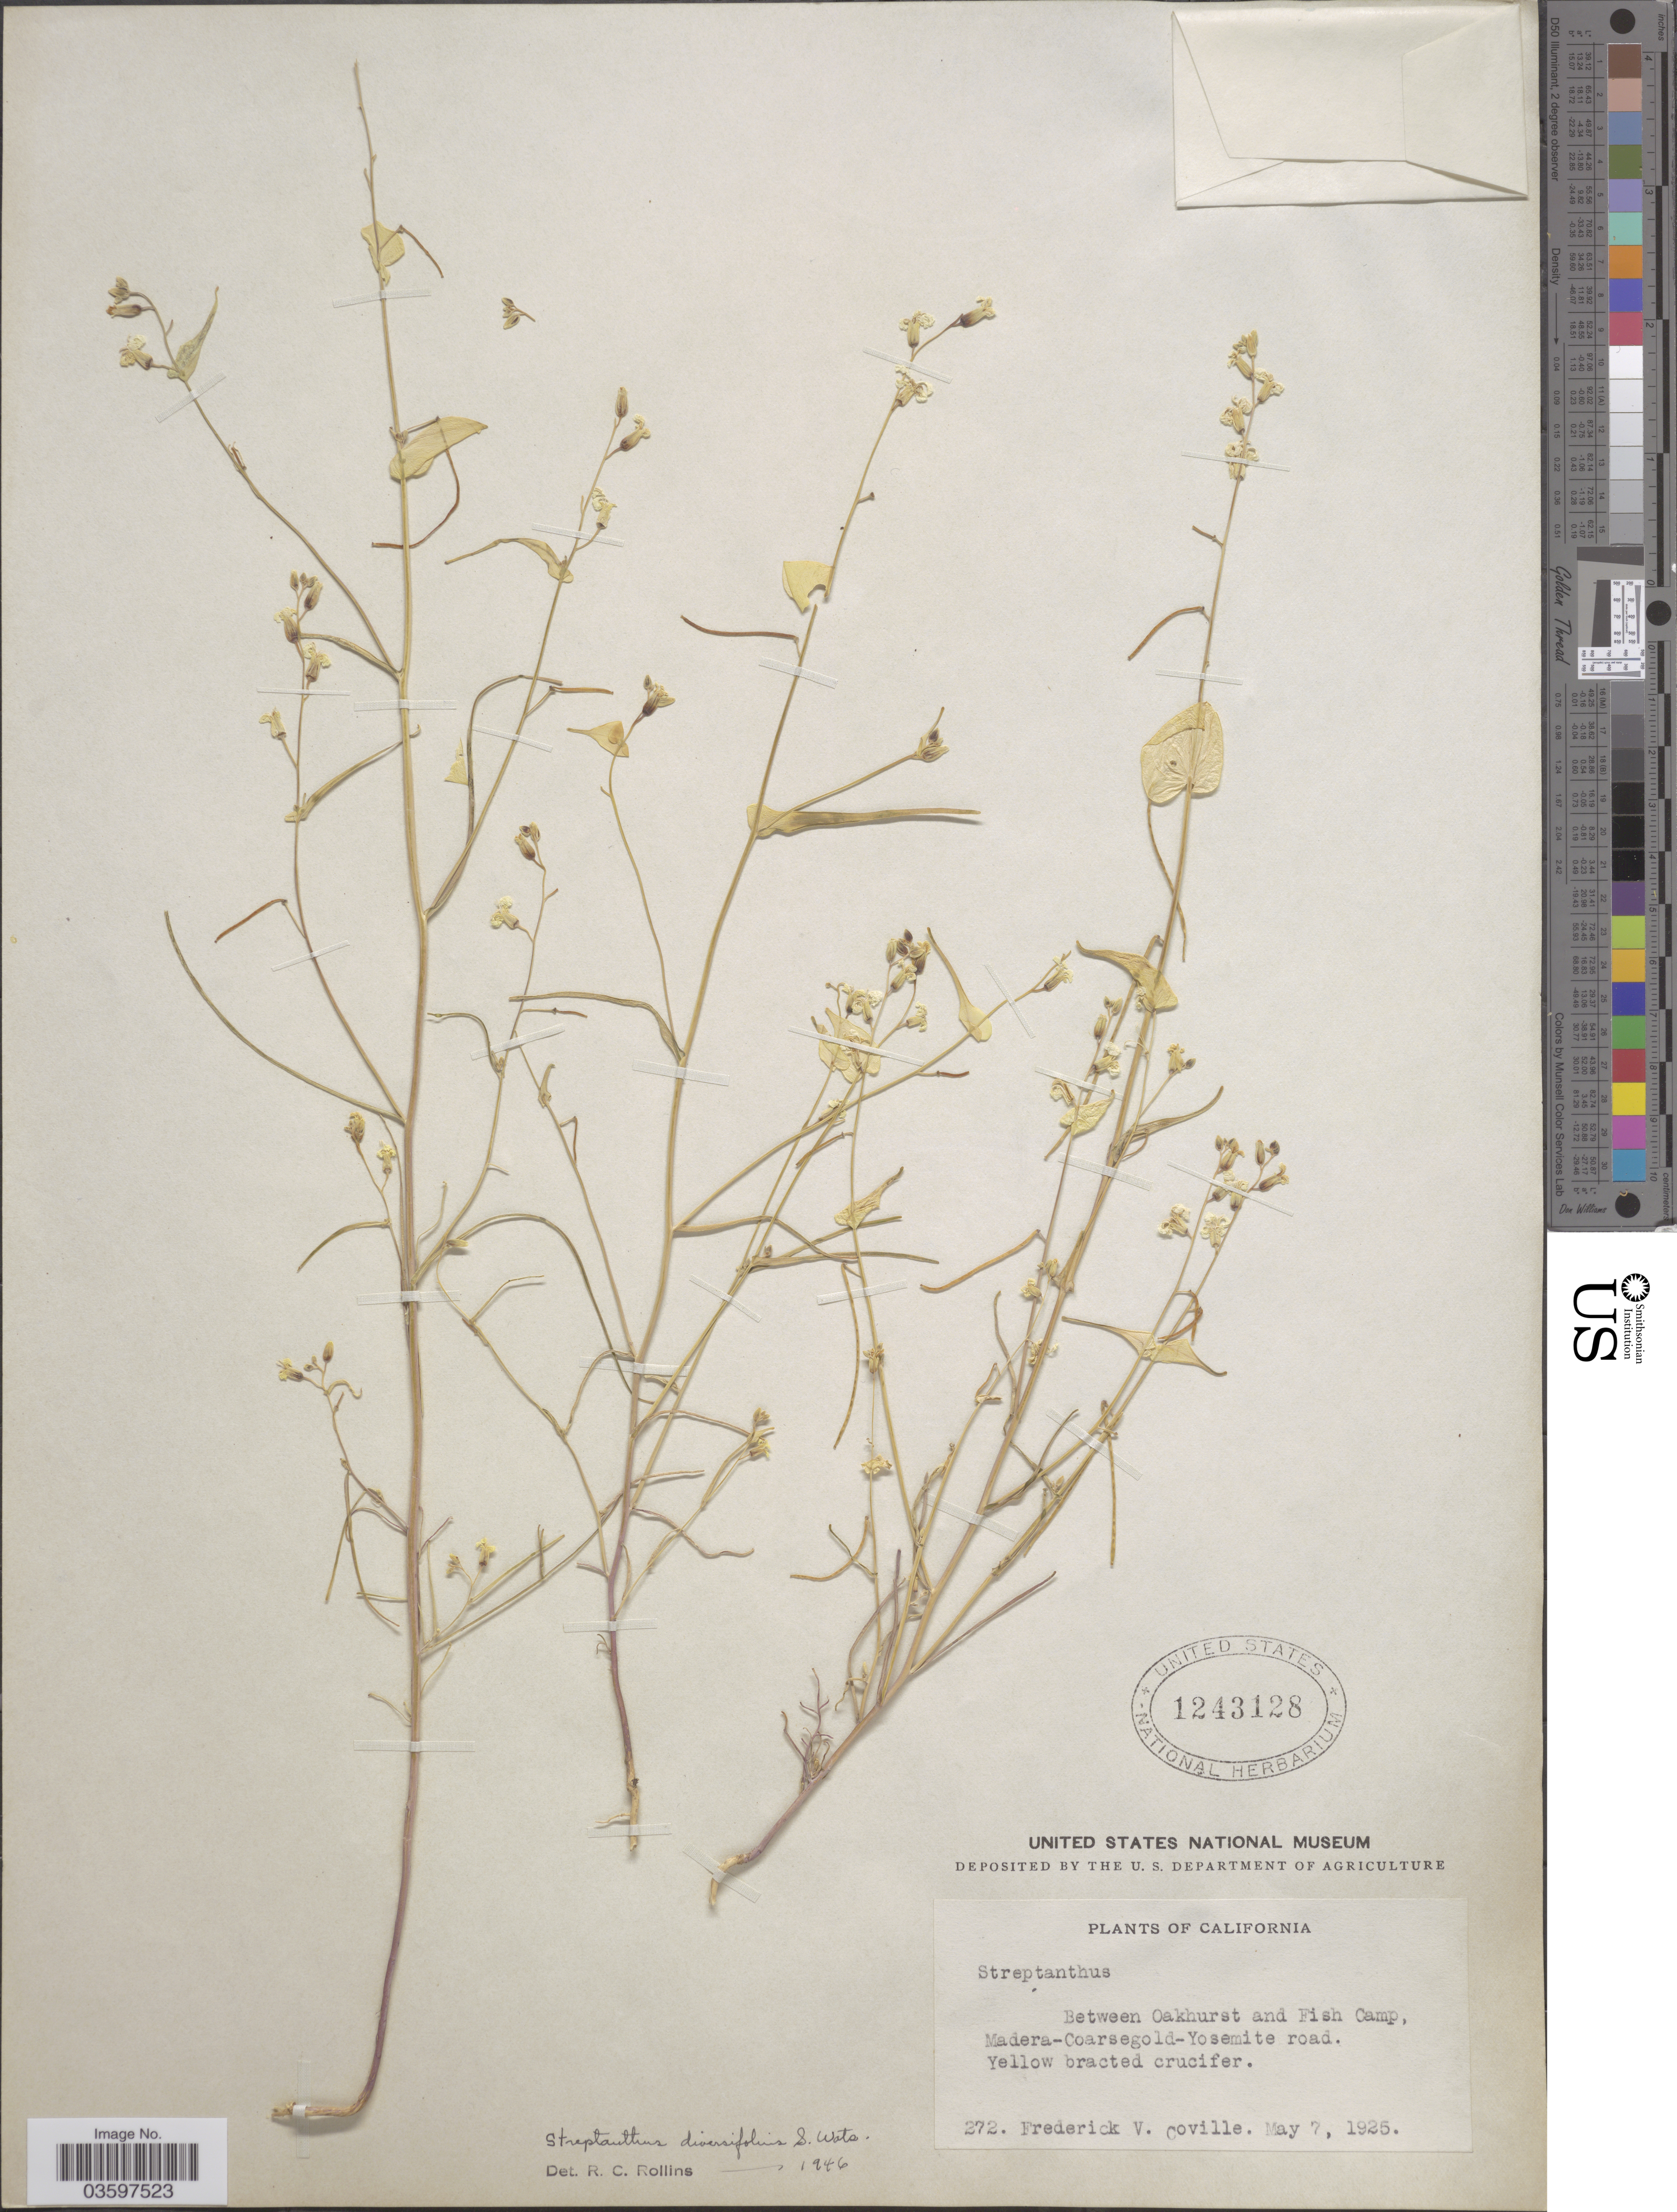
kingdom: Plantae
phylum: Tracheophyta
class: Magnoliopsida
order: Brassicales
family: Brassicaceae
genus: Streptanthus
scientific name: Streptanthus diversifolius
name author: S. Watson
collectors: F. V. Coville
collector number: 272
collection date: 1925-05-07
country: United States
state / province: California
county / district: Mariposa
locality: Between Oakhurst and Fish Camp, Madera-Coarsegold-Yosemite road.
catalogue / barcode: US 1243128